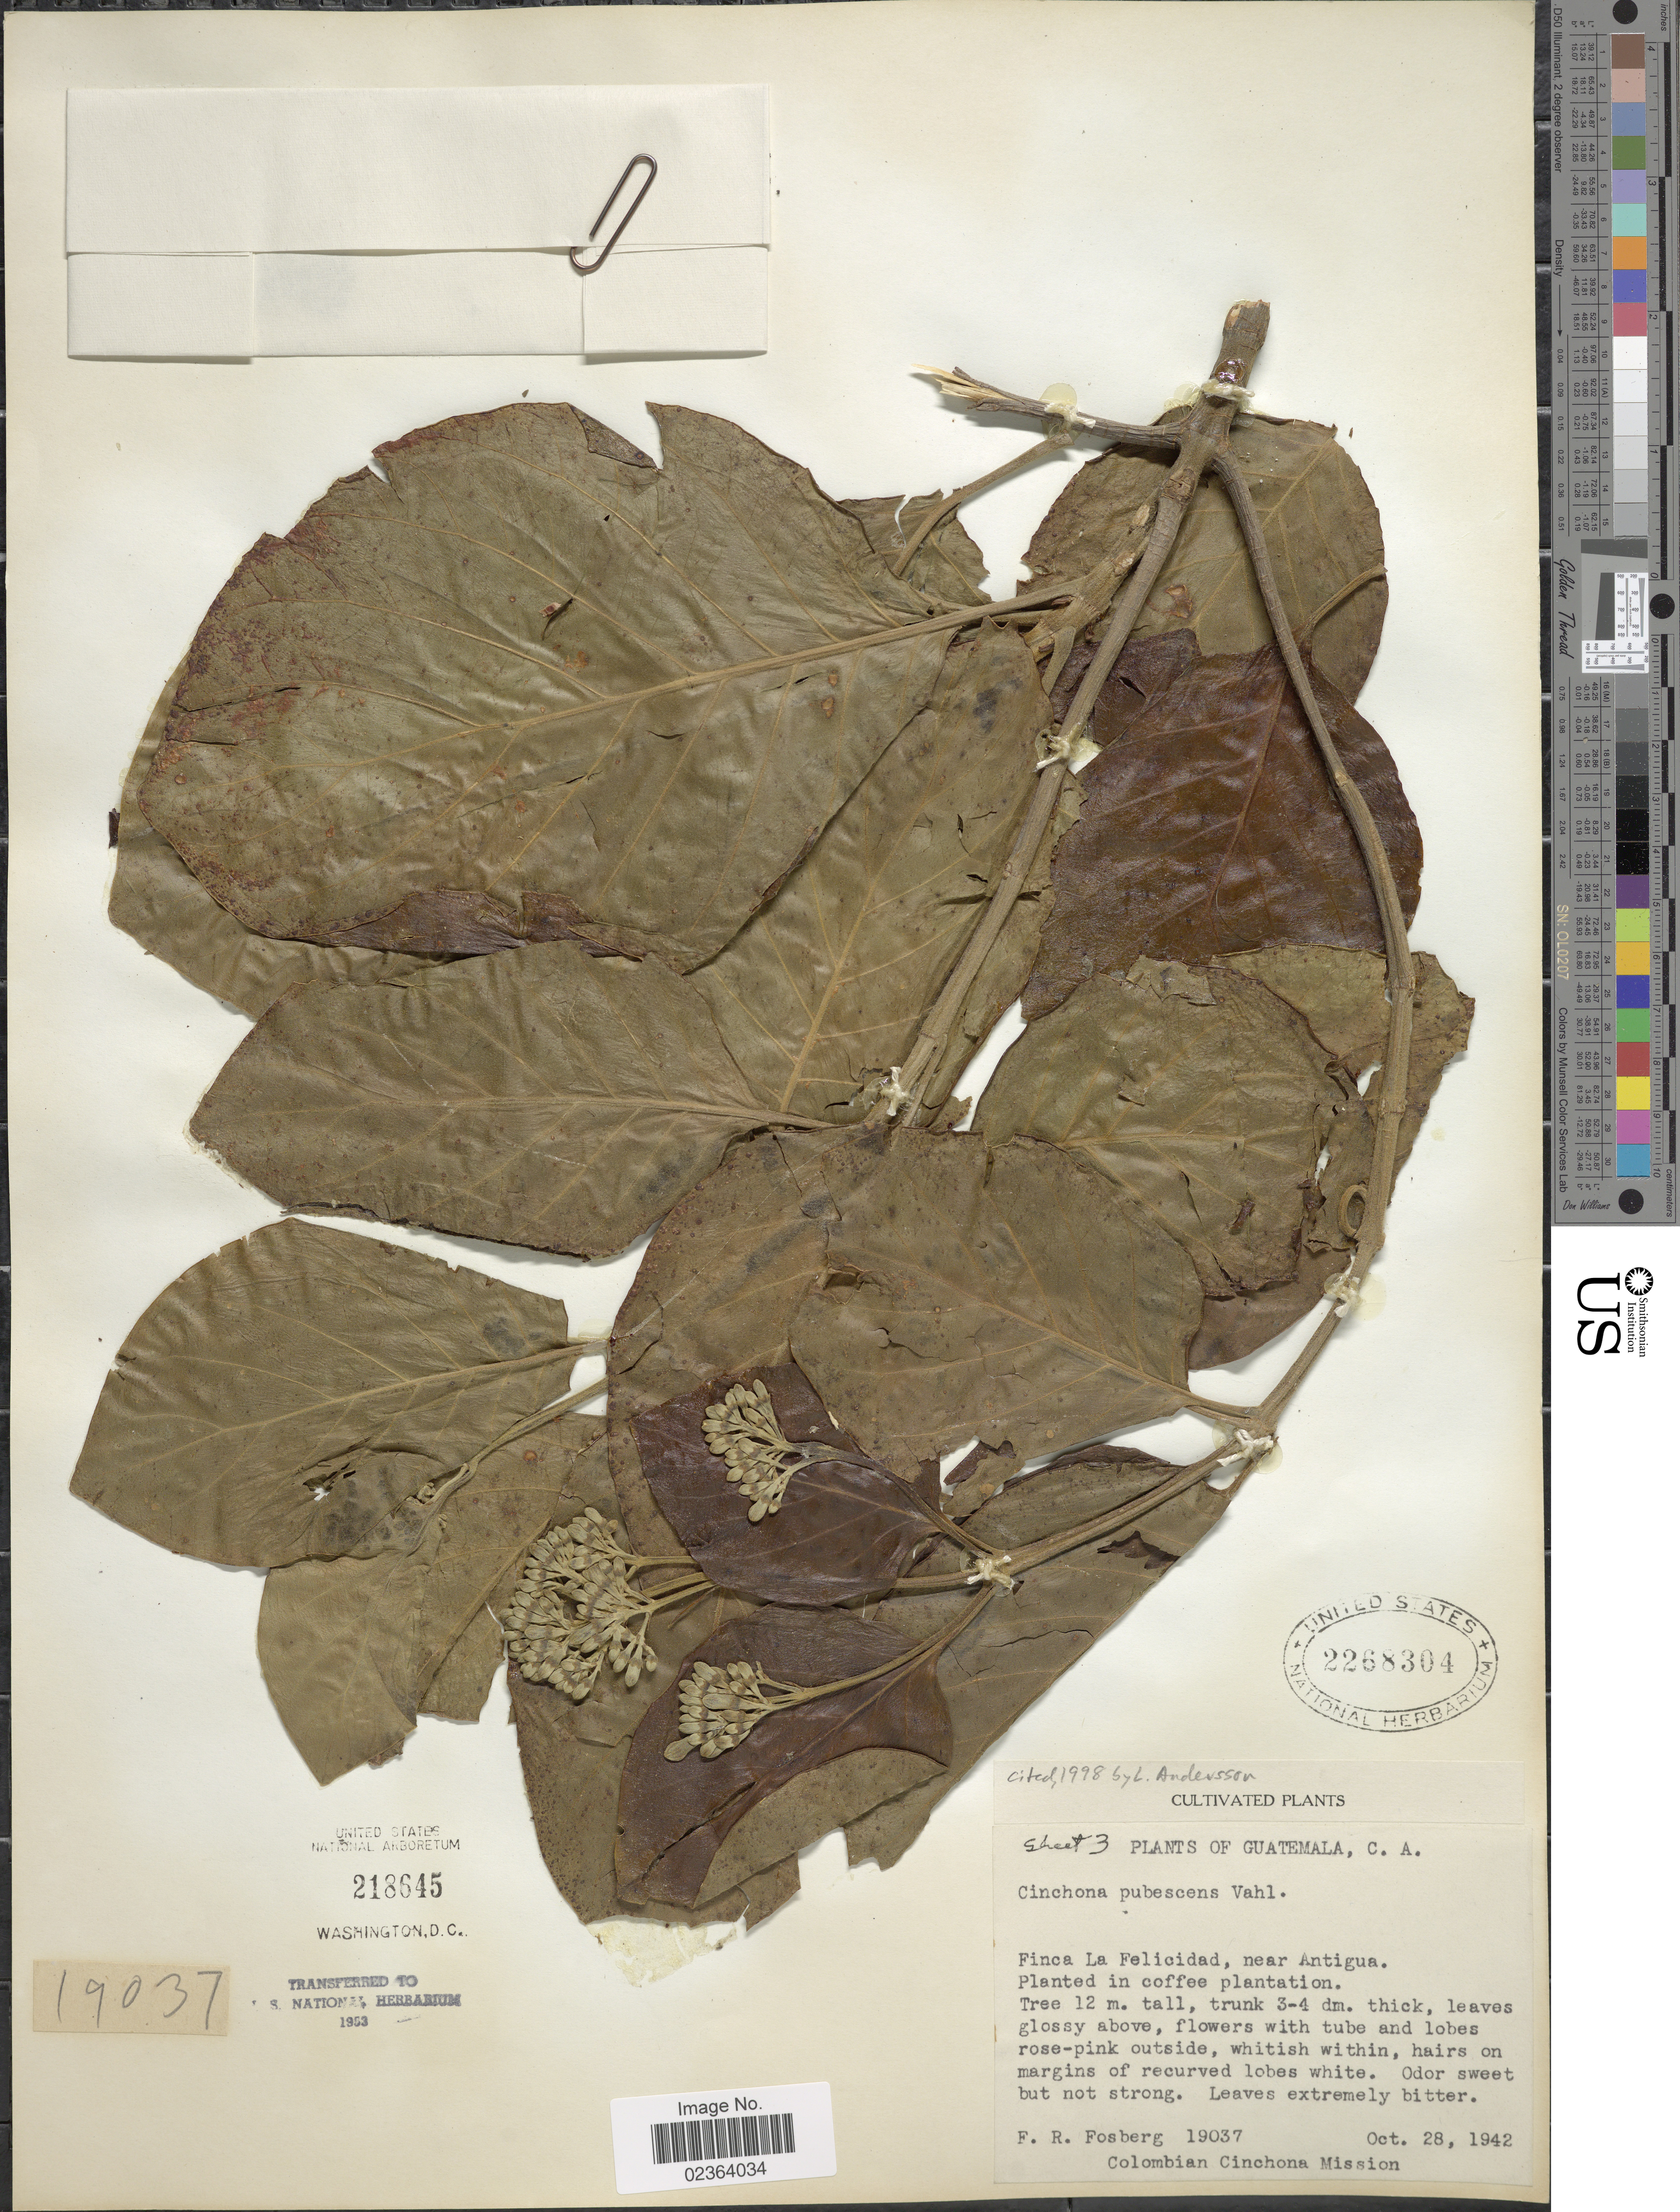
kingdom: Plantae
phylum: Tracheophyta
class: Magnoliopsida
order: Gentianales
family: Rubiaceae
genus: Cinchona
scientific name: Cinchona pubescens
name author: Vahl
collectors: F. R. Fosberg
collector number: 19037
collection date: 1942-10-28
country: Guatemala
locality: Finca La Felicidad, near Antigia, Guatemala, C.A.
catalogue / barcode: US 218645